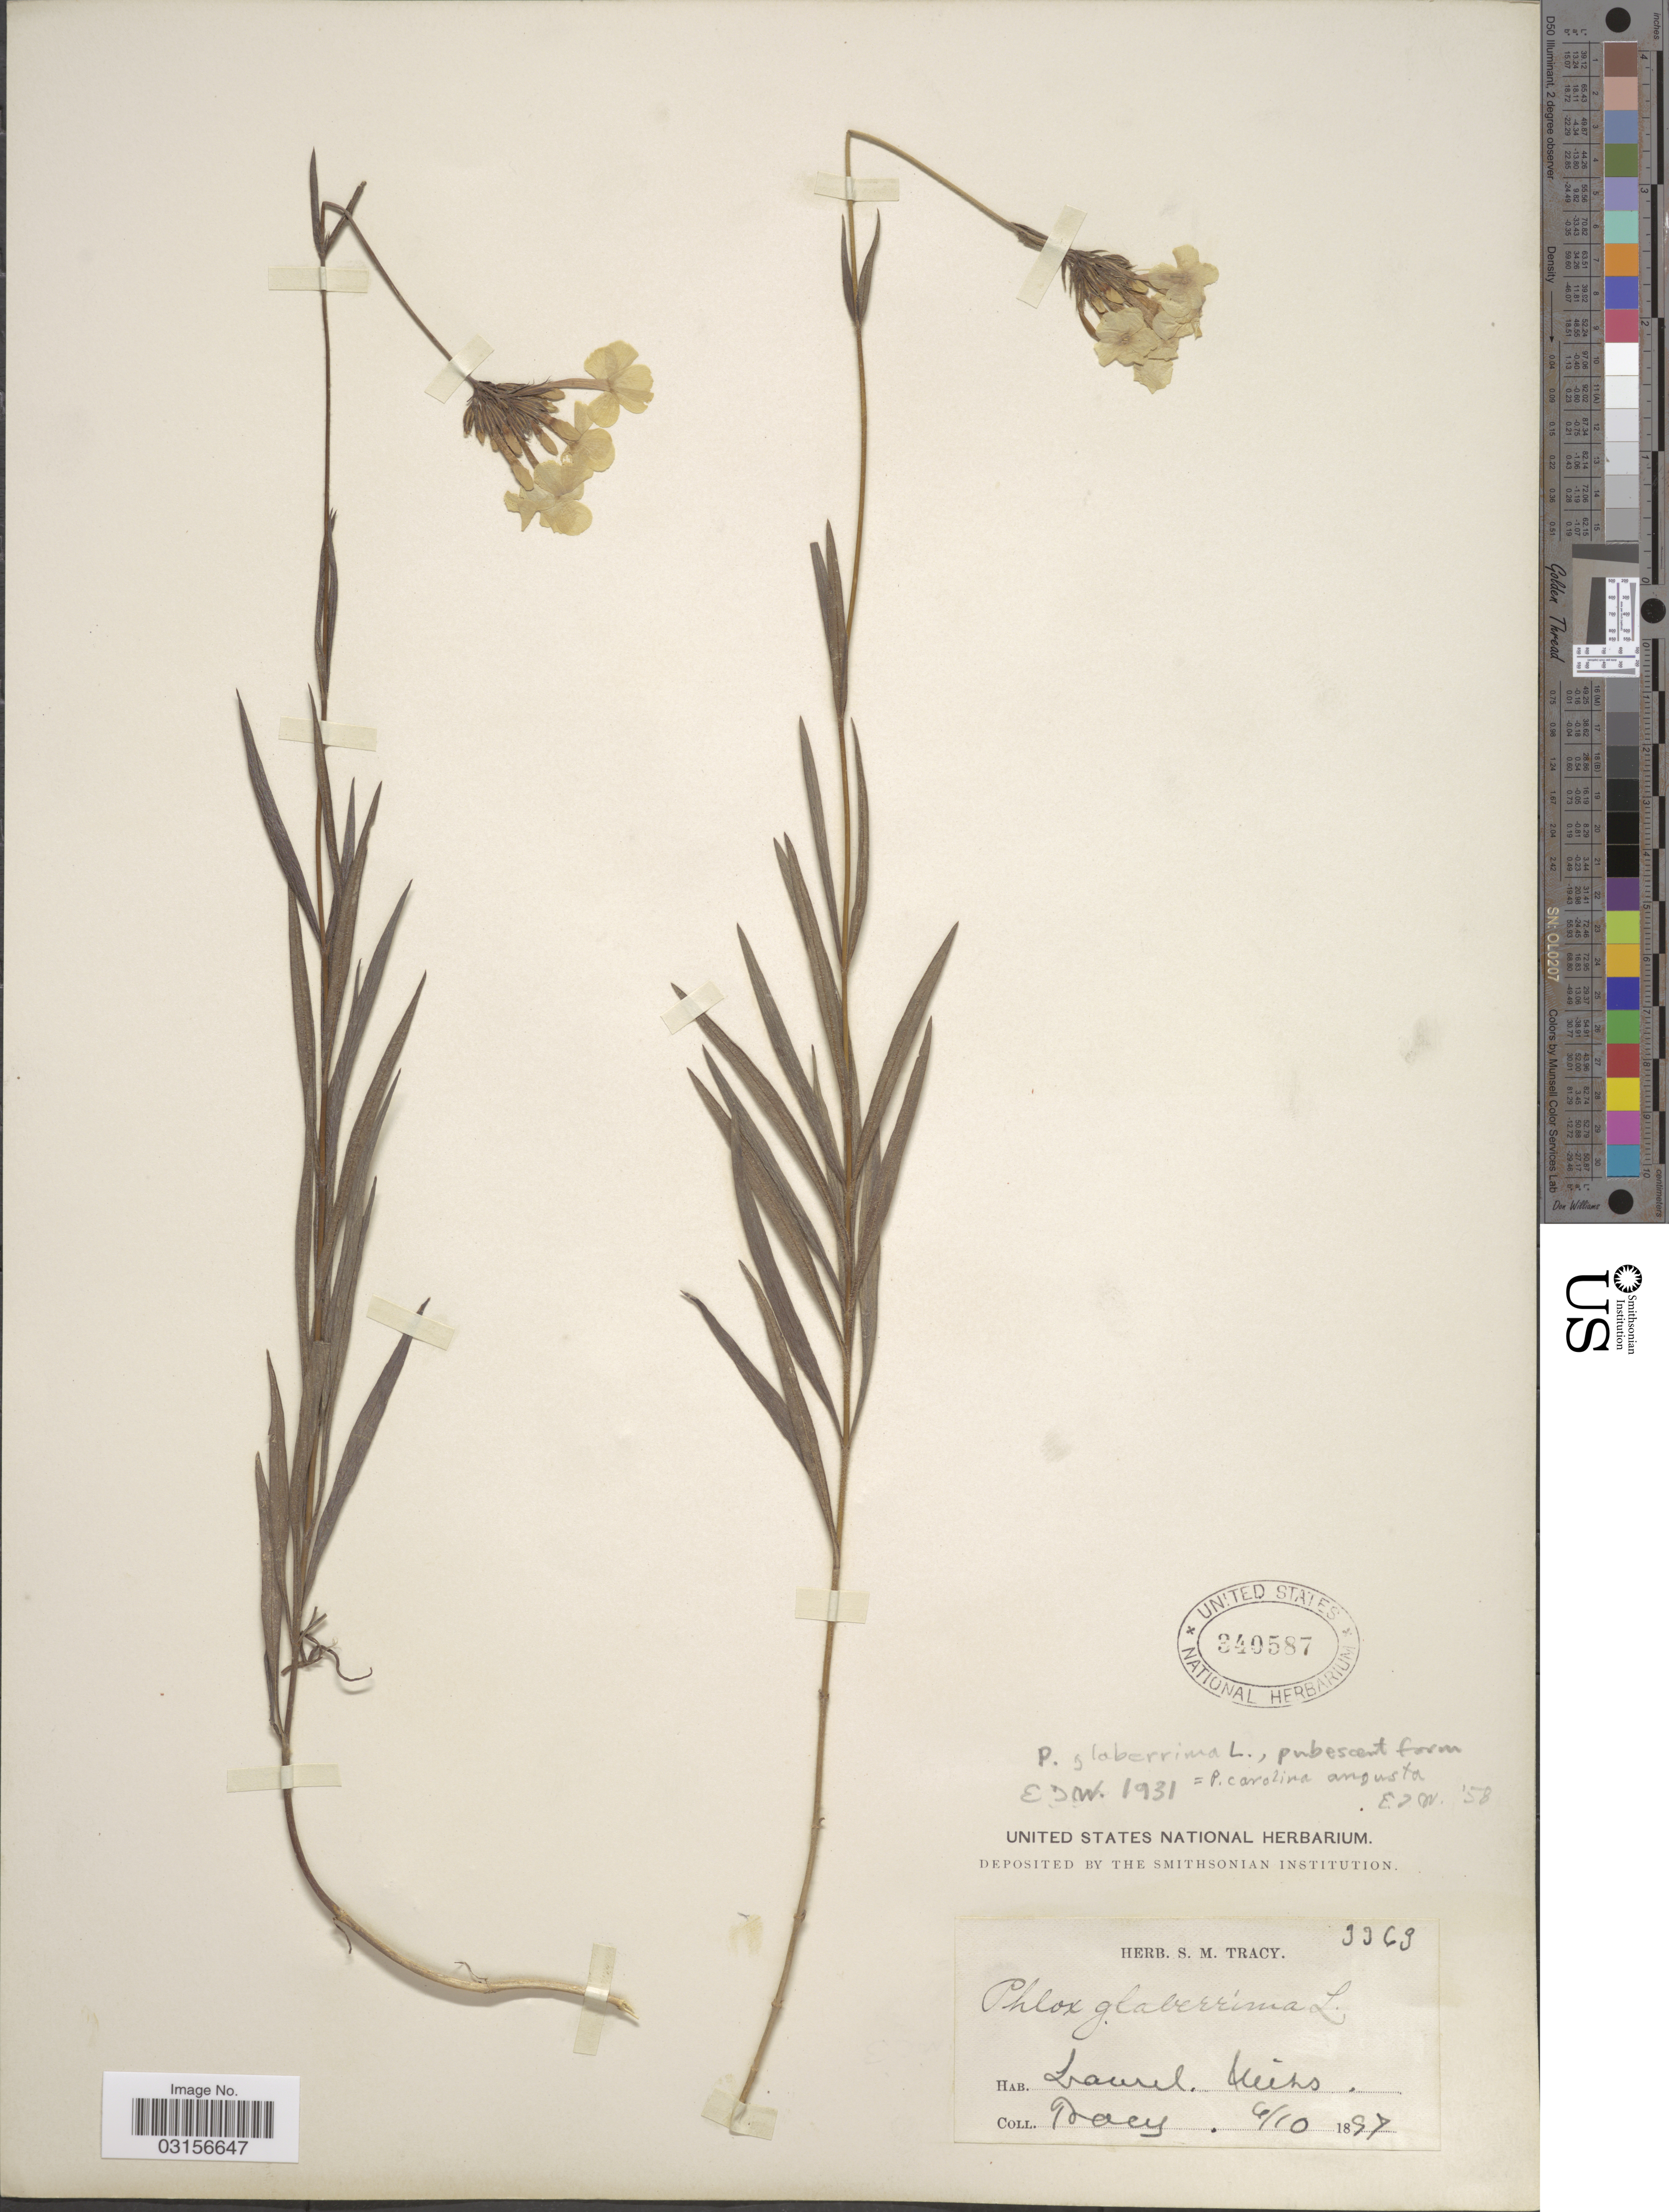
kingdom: Plantae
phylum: Tracheophyta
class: Magnoliopsida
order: Ericales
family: Polemoniaceae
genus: Phlox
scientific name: Phlox carolina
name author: L.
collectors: S. M. Tracy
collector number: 3369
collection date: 1897-06-10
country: United States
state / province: Mississippi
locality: Laurel, Miss.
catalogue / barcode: US 340587